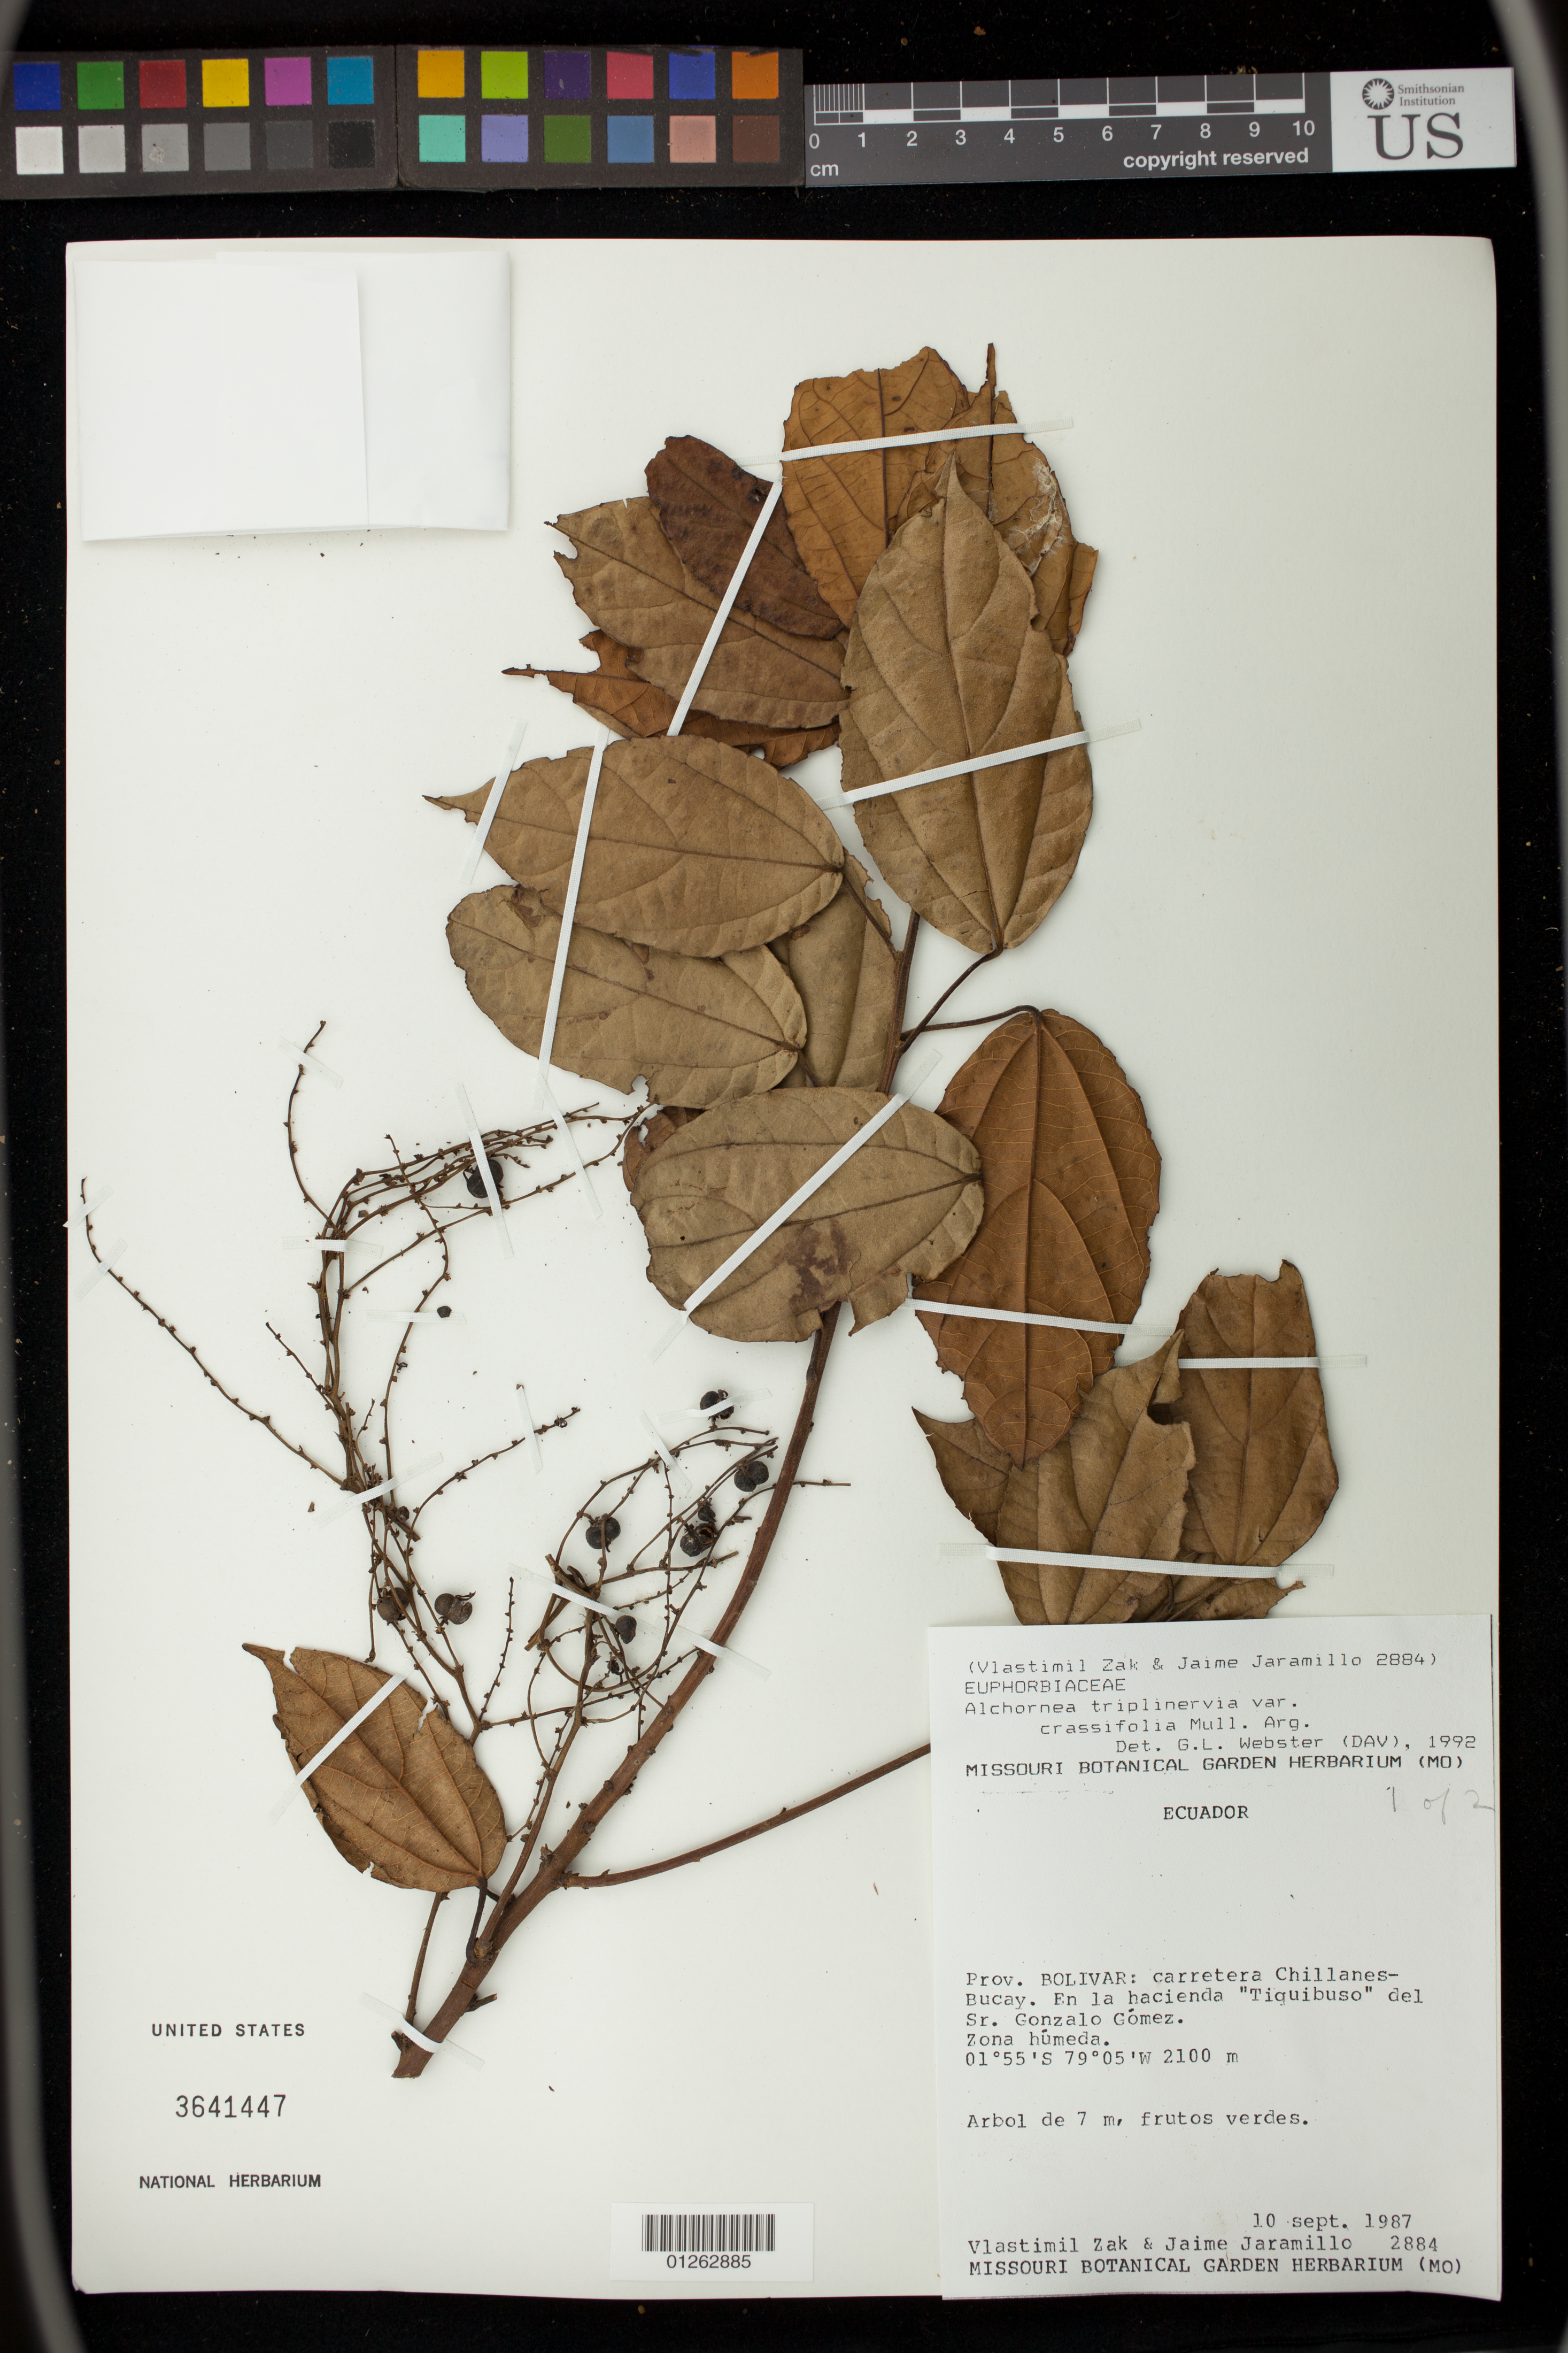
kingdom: Plantae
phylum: Tracheophyta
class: Magnoliopsida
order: Malpighiales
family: Euphorbiaceae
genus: Alchornea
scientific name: Alchornea triplinervia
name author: (Spreng.) Müll. Arg.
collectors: V. Zak & J. Jaramillo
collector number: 2884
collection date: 1987-09-10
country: Ecuador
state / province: Bolivar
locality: Carretera Chillanes-Bucay. En la hacienda "Tiquibuso" del Sr. Gonzalo Gomez.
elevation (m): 2100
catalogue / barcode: US 3641447